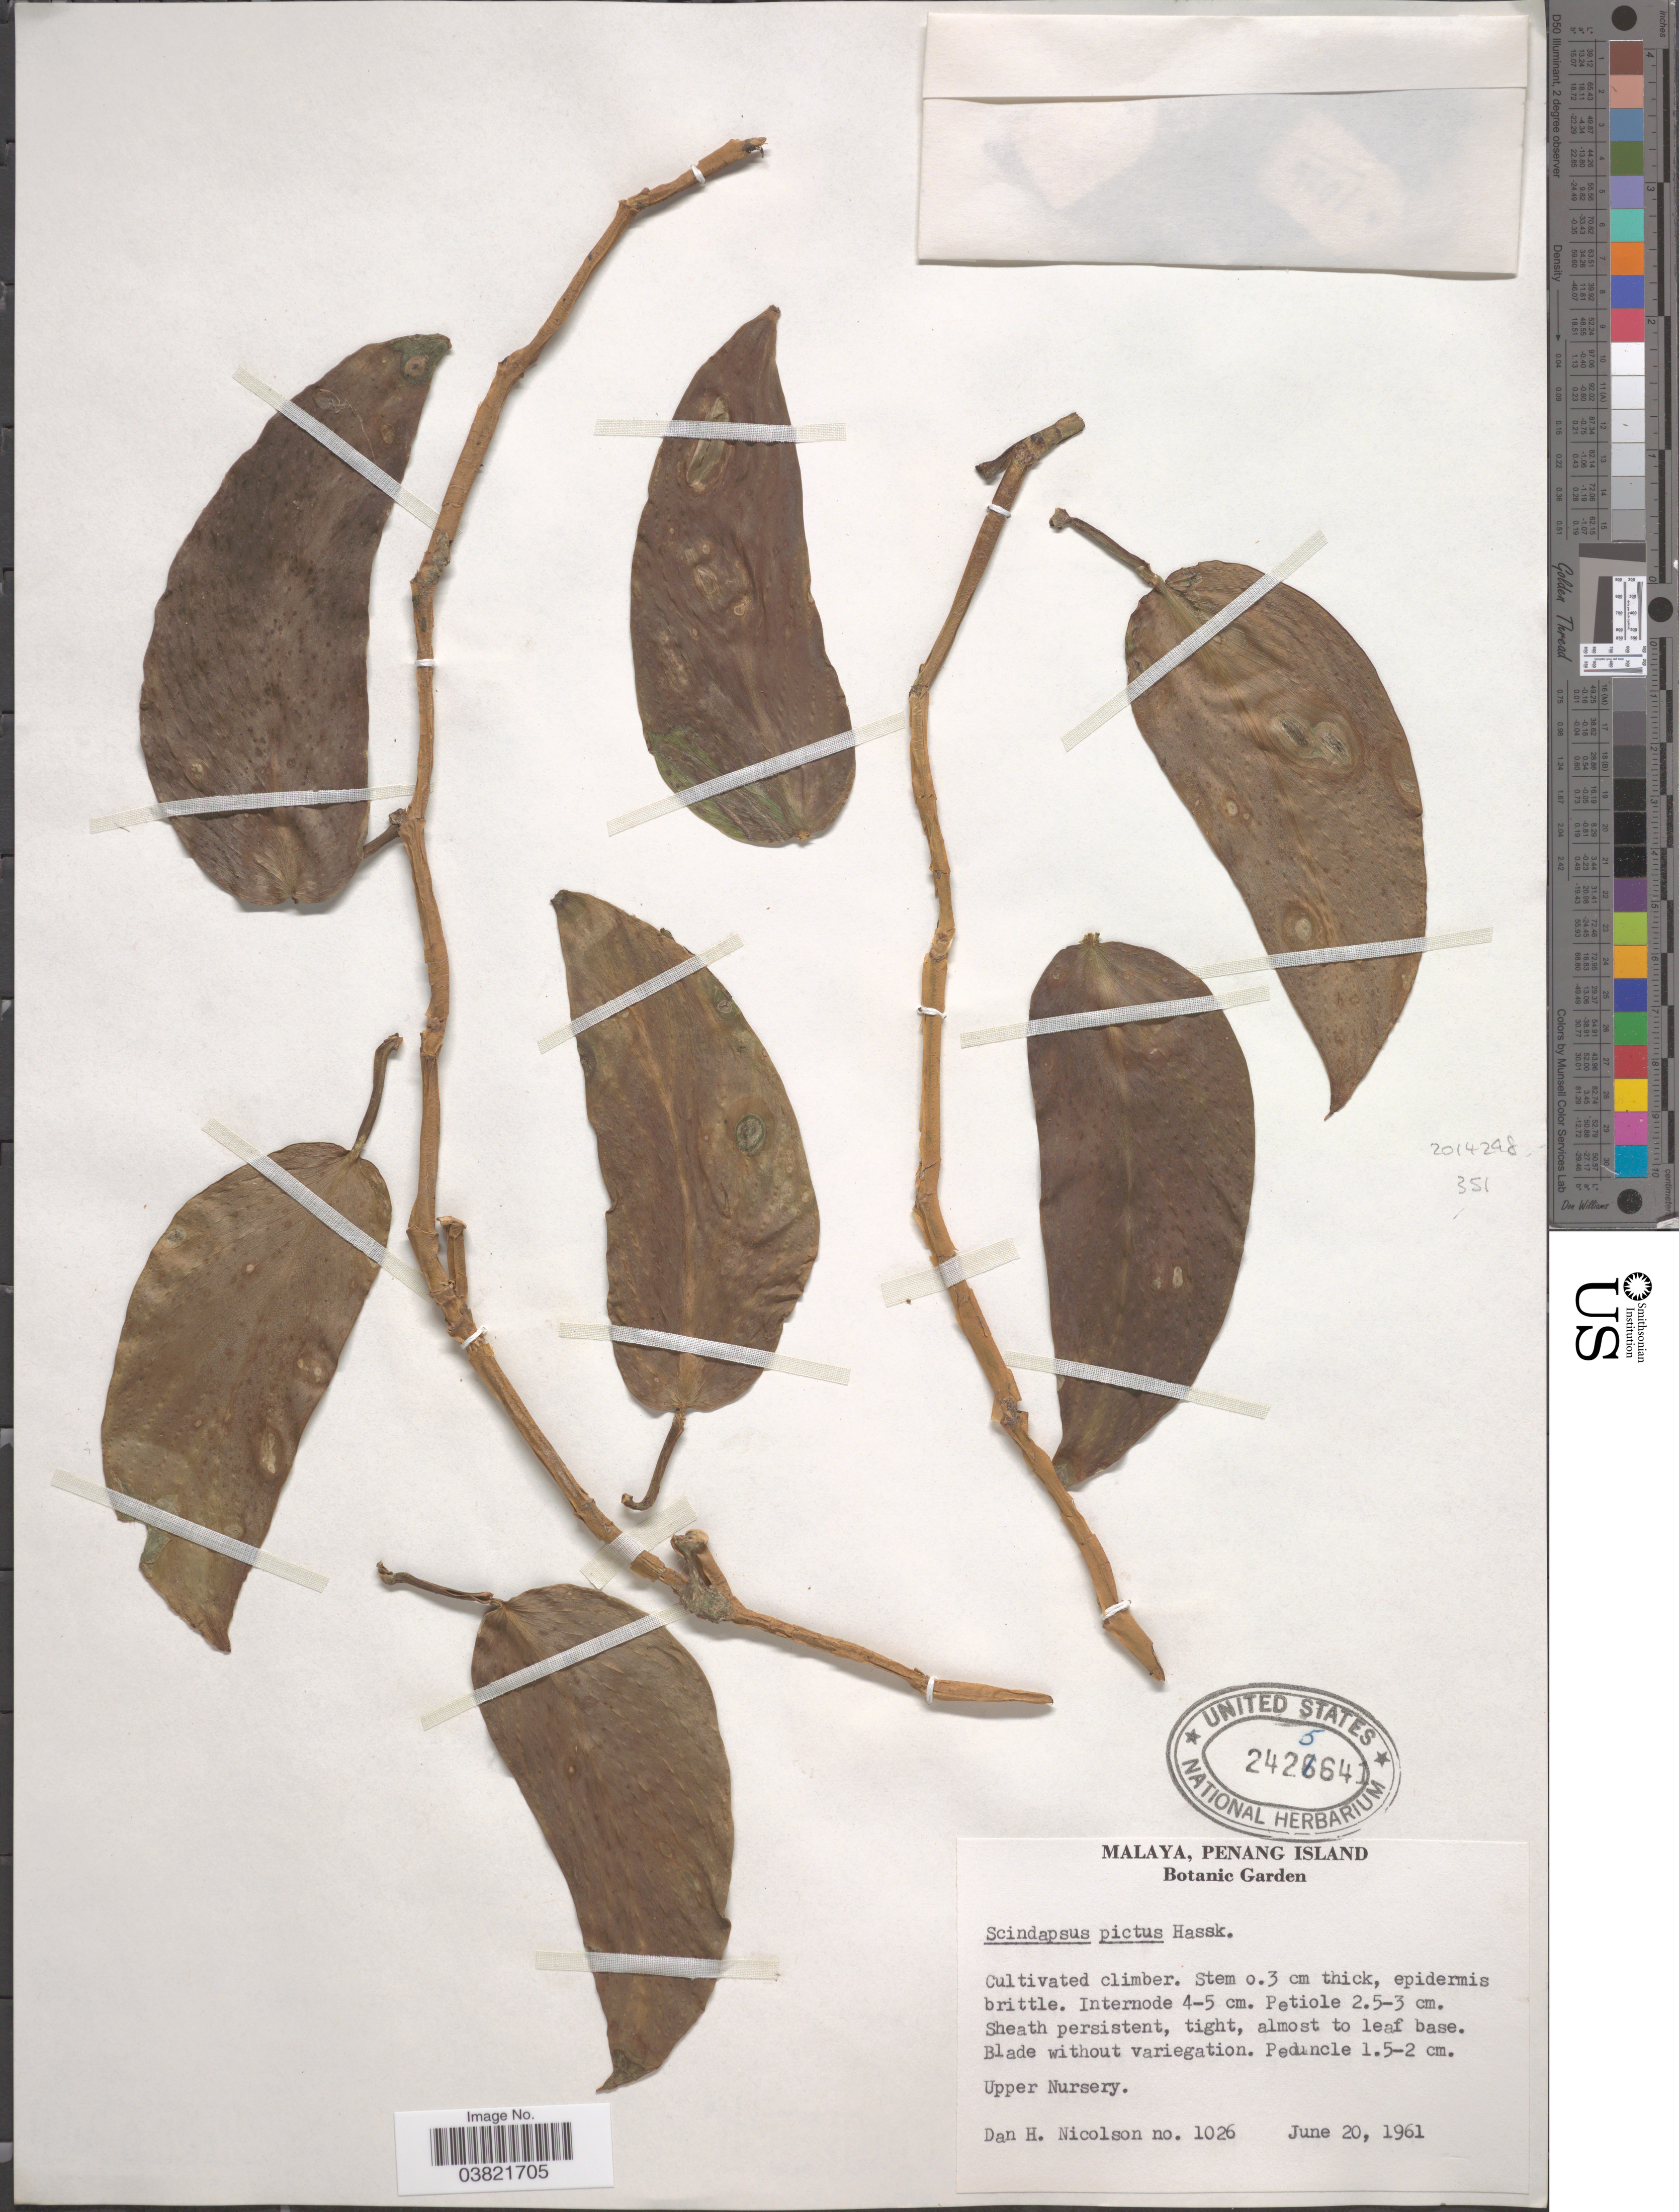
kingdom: Plantae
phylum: Tracheophyta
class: Liliopsida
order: Alismatales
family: Araceae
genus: Scindapsus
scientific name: Scindapsus pictus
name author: Hassk.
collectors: D. H. Nicolson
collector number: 1026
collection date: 1961-06-20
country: Malaysia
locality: Malaya, Penang Island, Botanic Garden. Upper Nursery.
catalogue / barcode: US 2425641